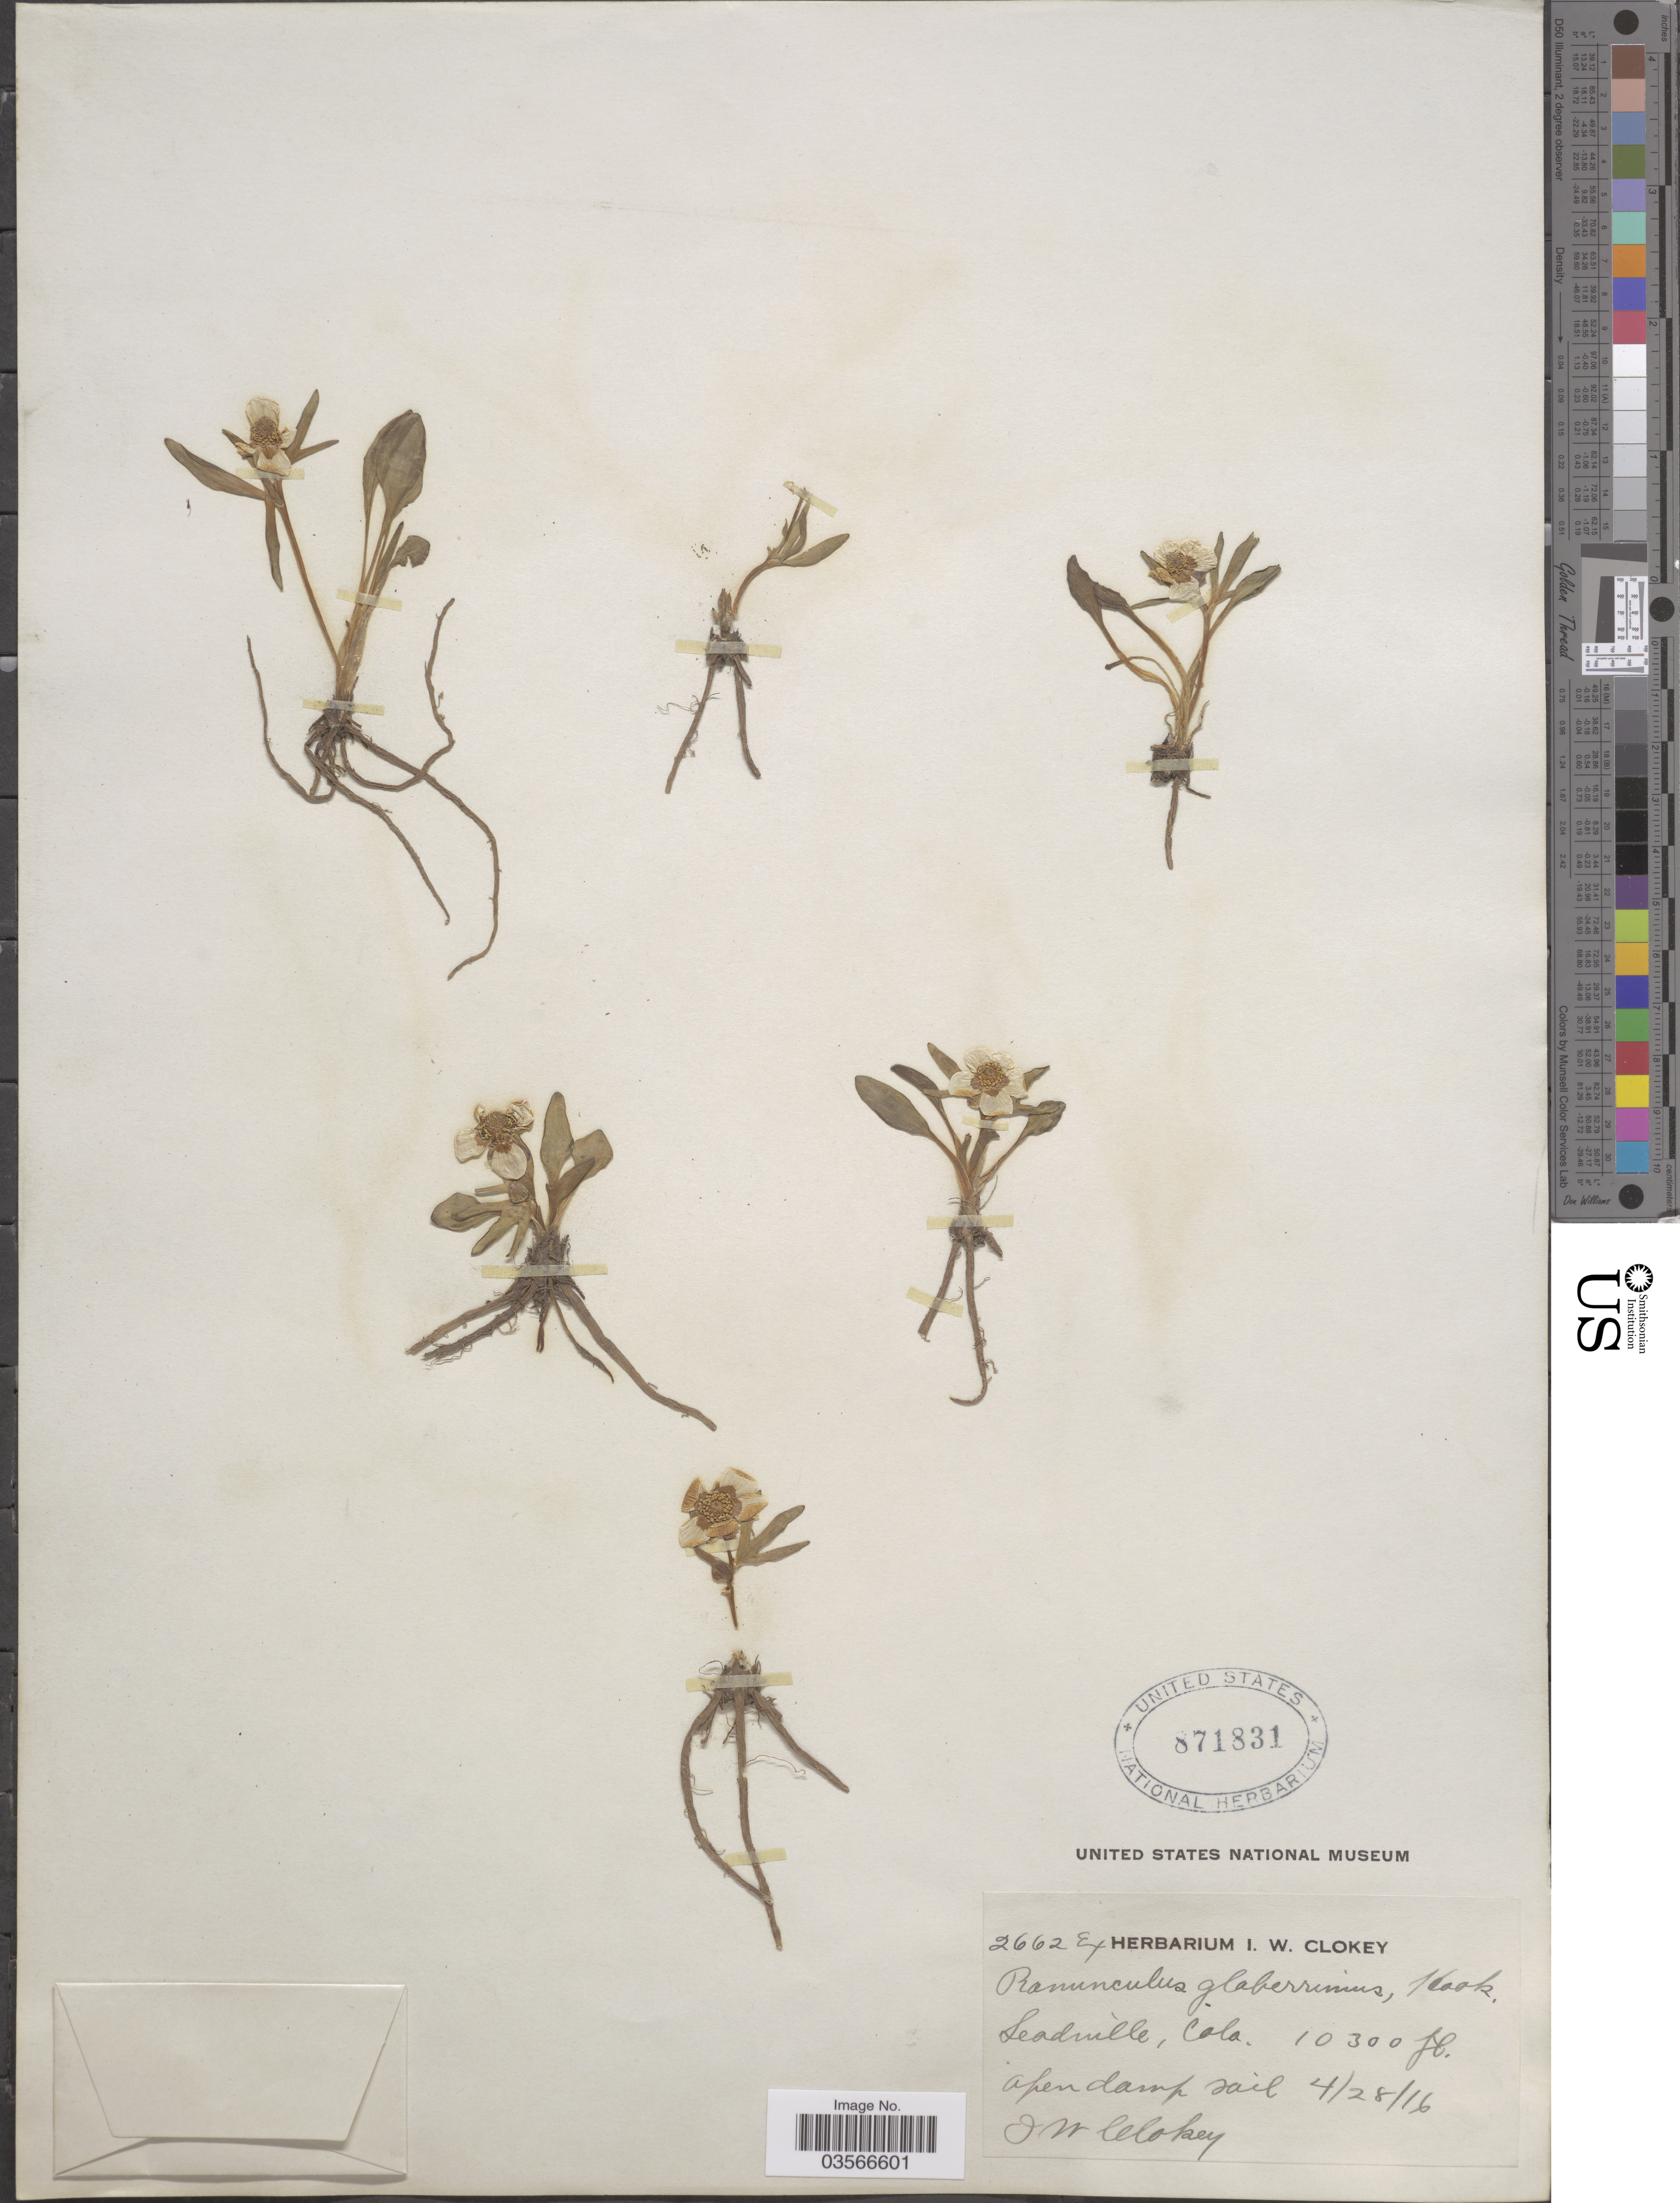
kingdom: Plantae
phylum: Tracheophyta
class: Magnoliopsida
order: Ranunculales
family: Ranunculaceae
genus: Ranunculus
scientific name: Ranunculus glaberrimus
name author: Hook.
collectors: I. W. Clokey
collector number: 2662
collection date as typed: Transcribed d/m/y: 28/4/16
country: United States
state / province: Colorado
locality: Leadville.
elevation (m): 3139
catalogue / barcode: US 871831